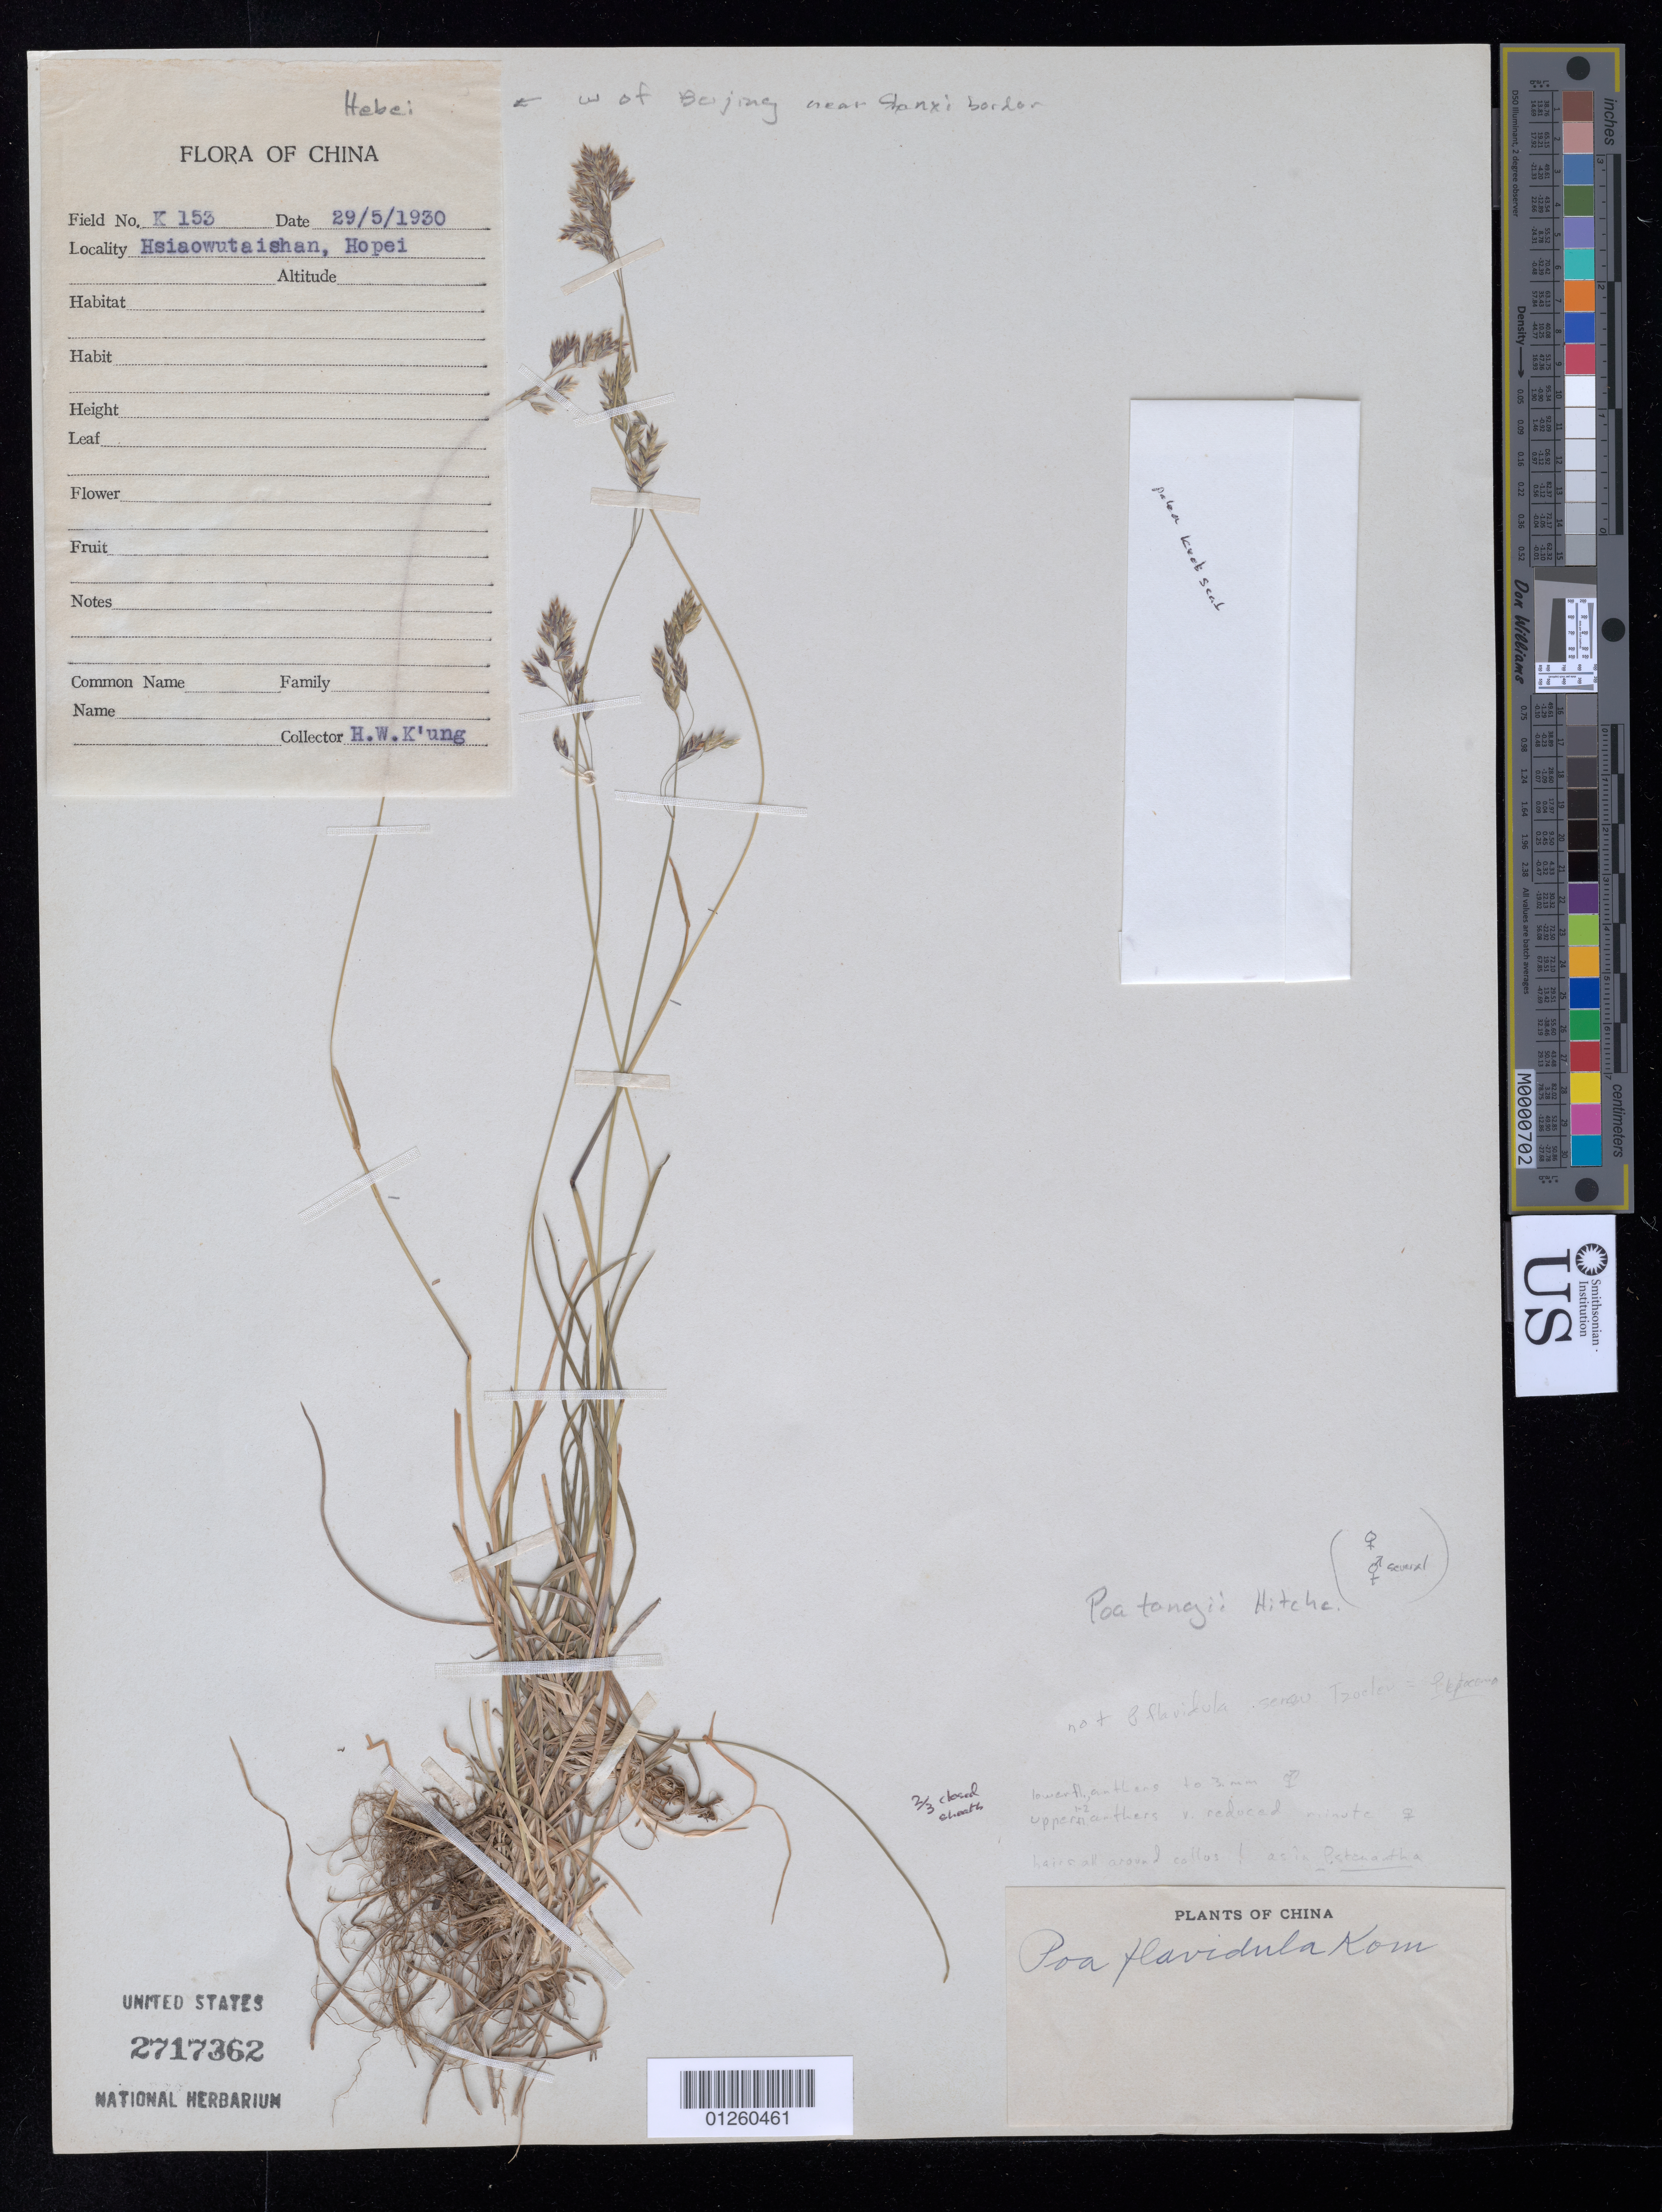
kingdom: Plantae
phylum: Tracheophyta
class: Liliopsida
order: Poales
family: Poaceae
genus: Poa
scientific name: Poa tangii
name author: Hitchc.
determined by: Soreng, Robert J., Research Associate (BOT), Smithsonian Institution - National Museum of Natural History (UNITED STATES)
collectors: H. Kung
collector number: K-153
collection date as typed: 1930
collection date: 1930-05-29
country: China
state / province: Hebei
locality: Hsiaowutaishan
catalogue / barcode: US 2717362